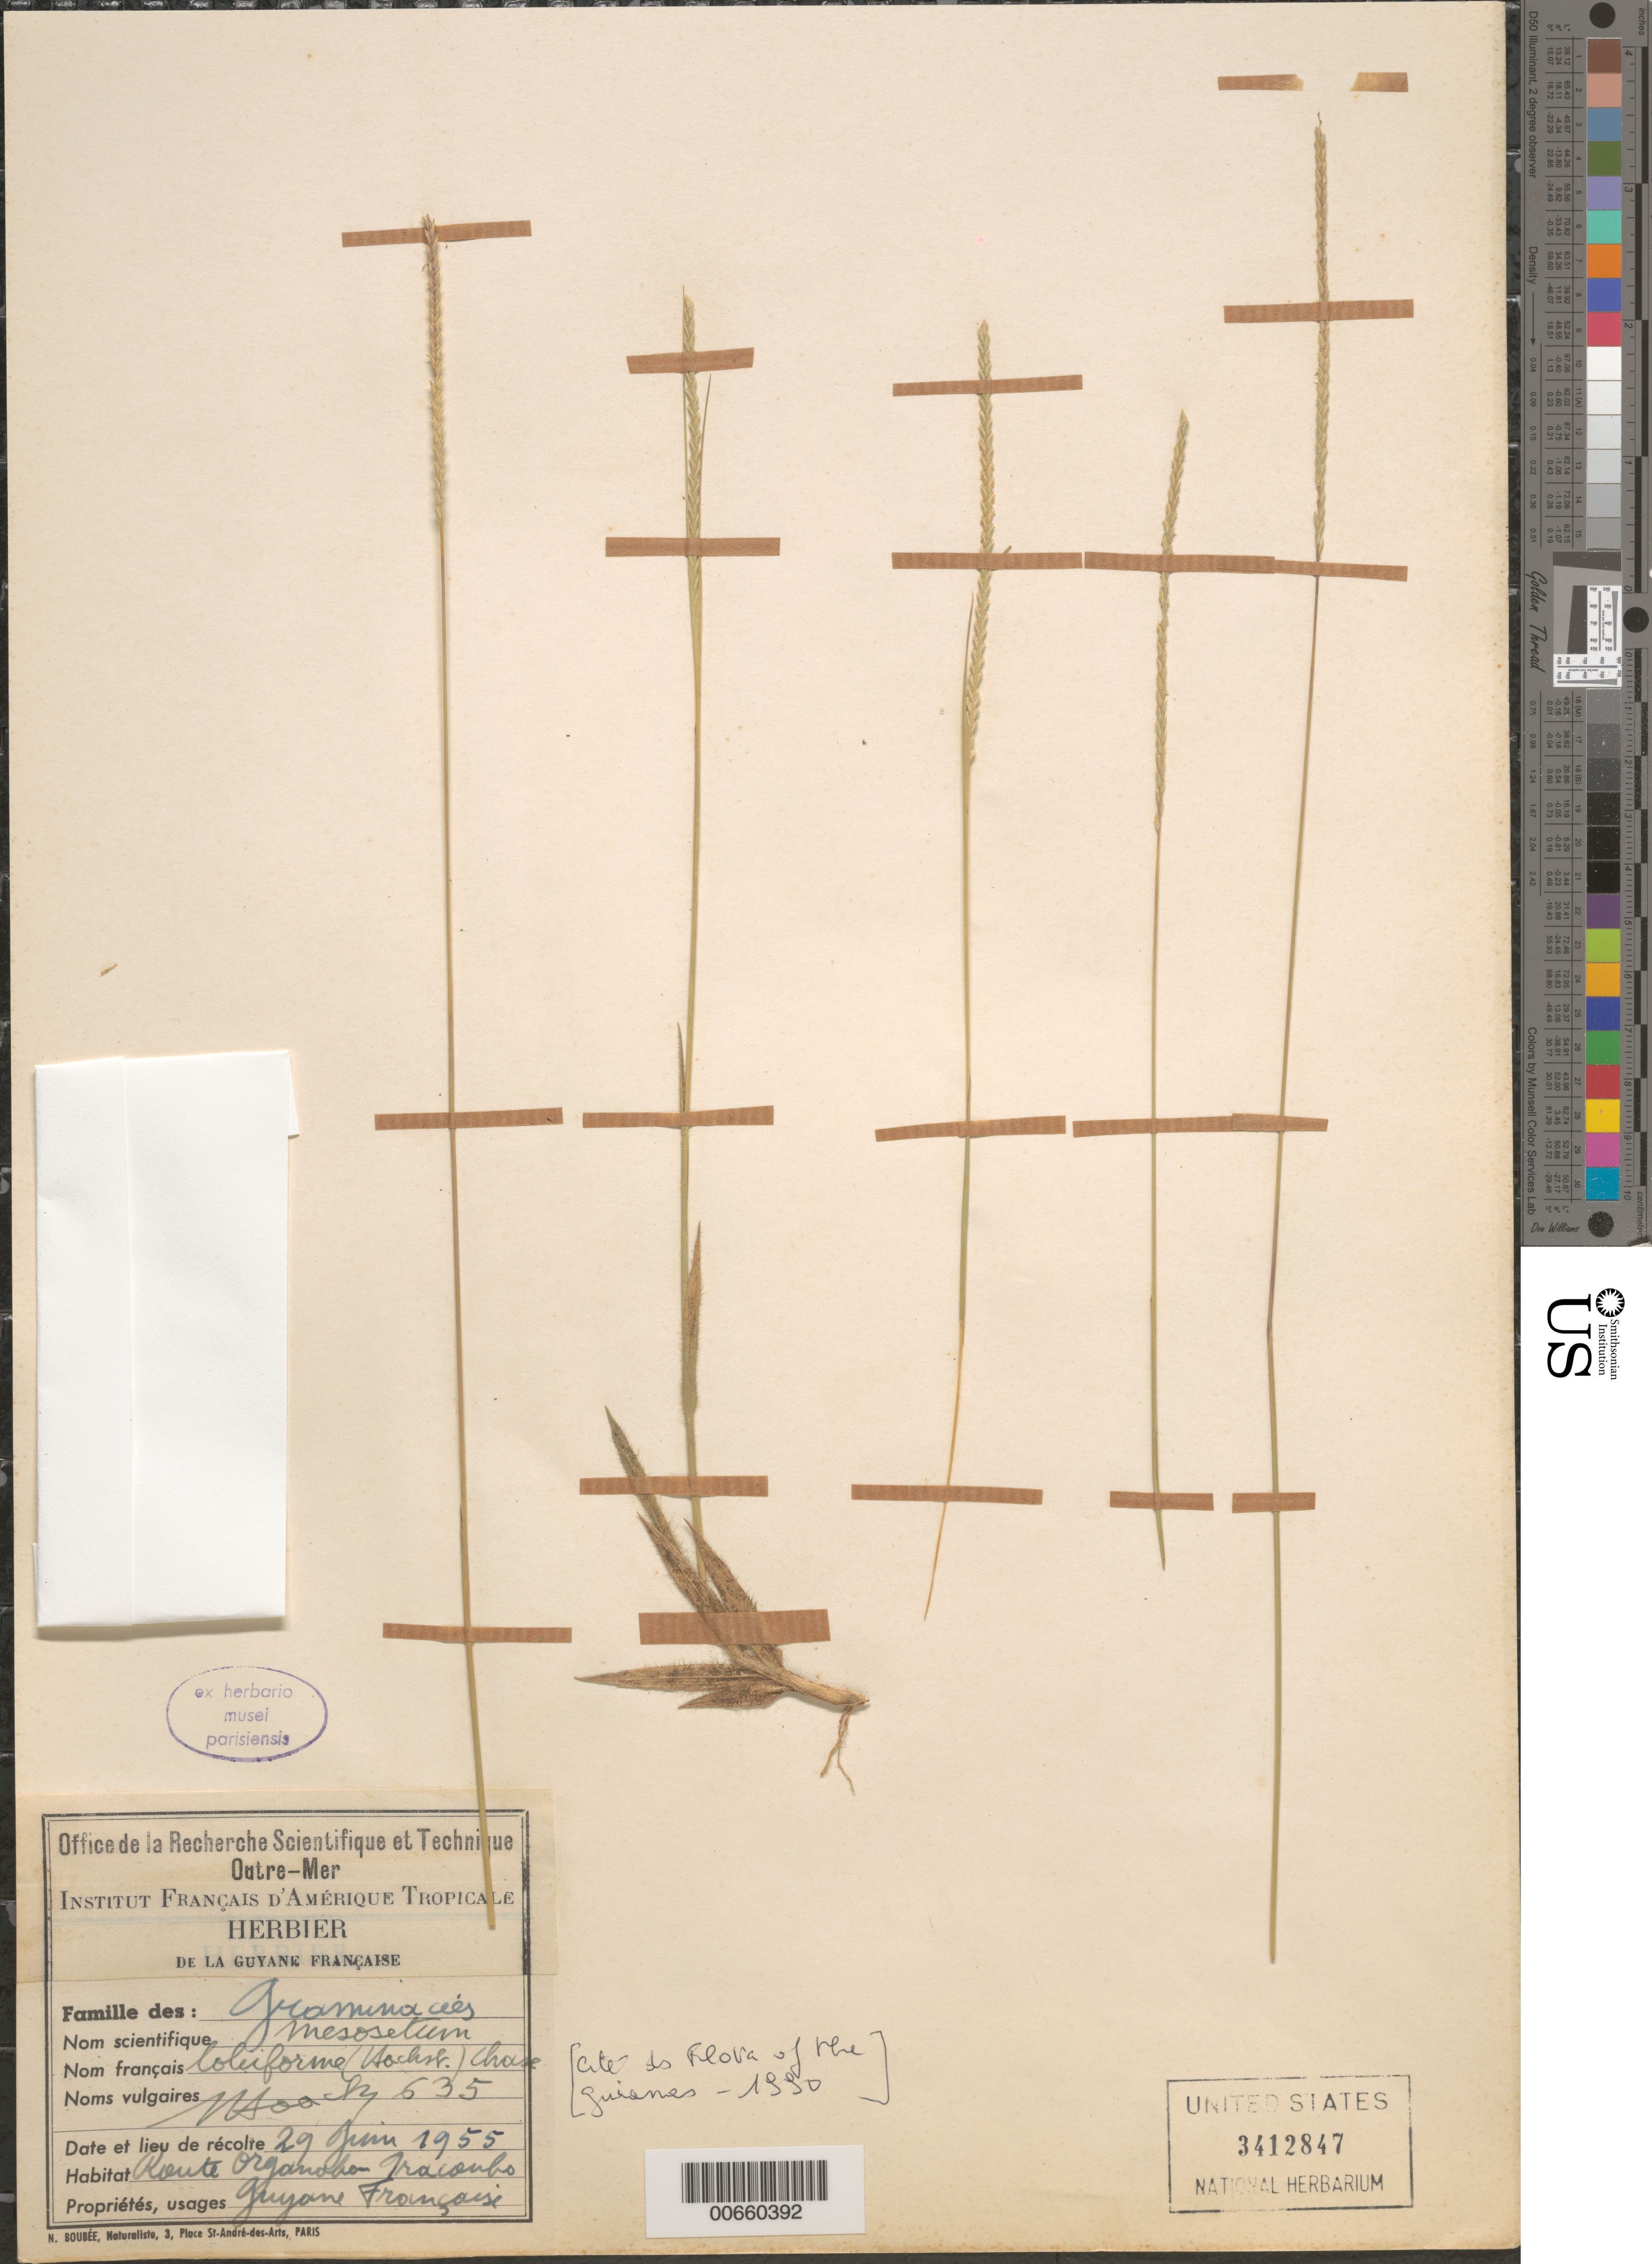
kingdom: Plantae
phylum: Tracheophyta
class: Liliopsida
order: Poales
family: Poaceae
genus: Mesosetum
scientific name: Mesosetum loliiforme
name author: (Hochst. ex Steud.) Chase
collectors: J. Hoock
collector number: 635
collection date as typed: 29-Jun-55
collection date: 1955-06-29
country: French Guiana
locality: Route de Organabo-Iracoubo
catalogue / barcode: US 3412847